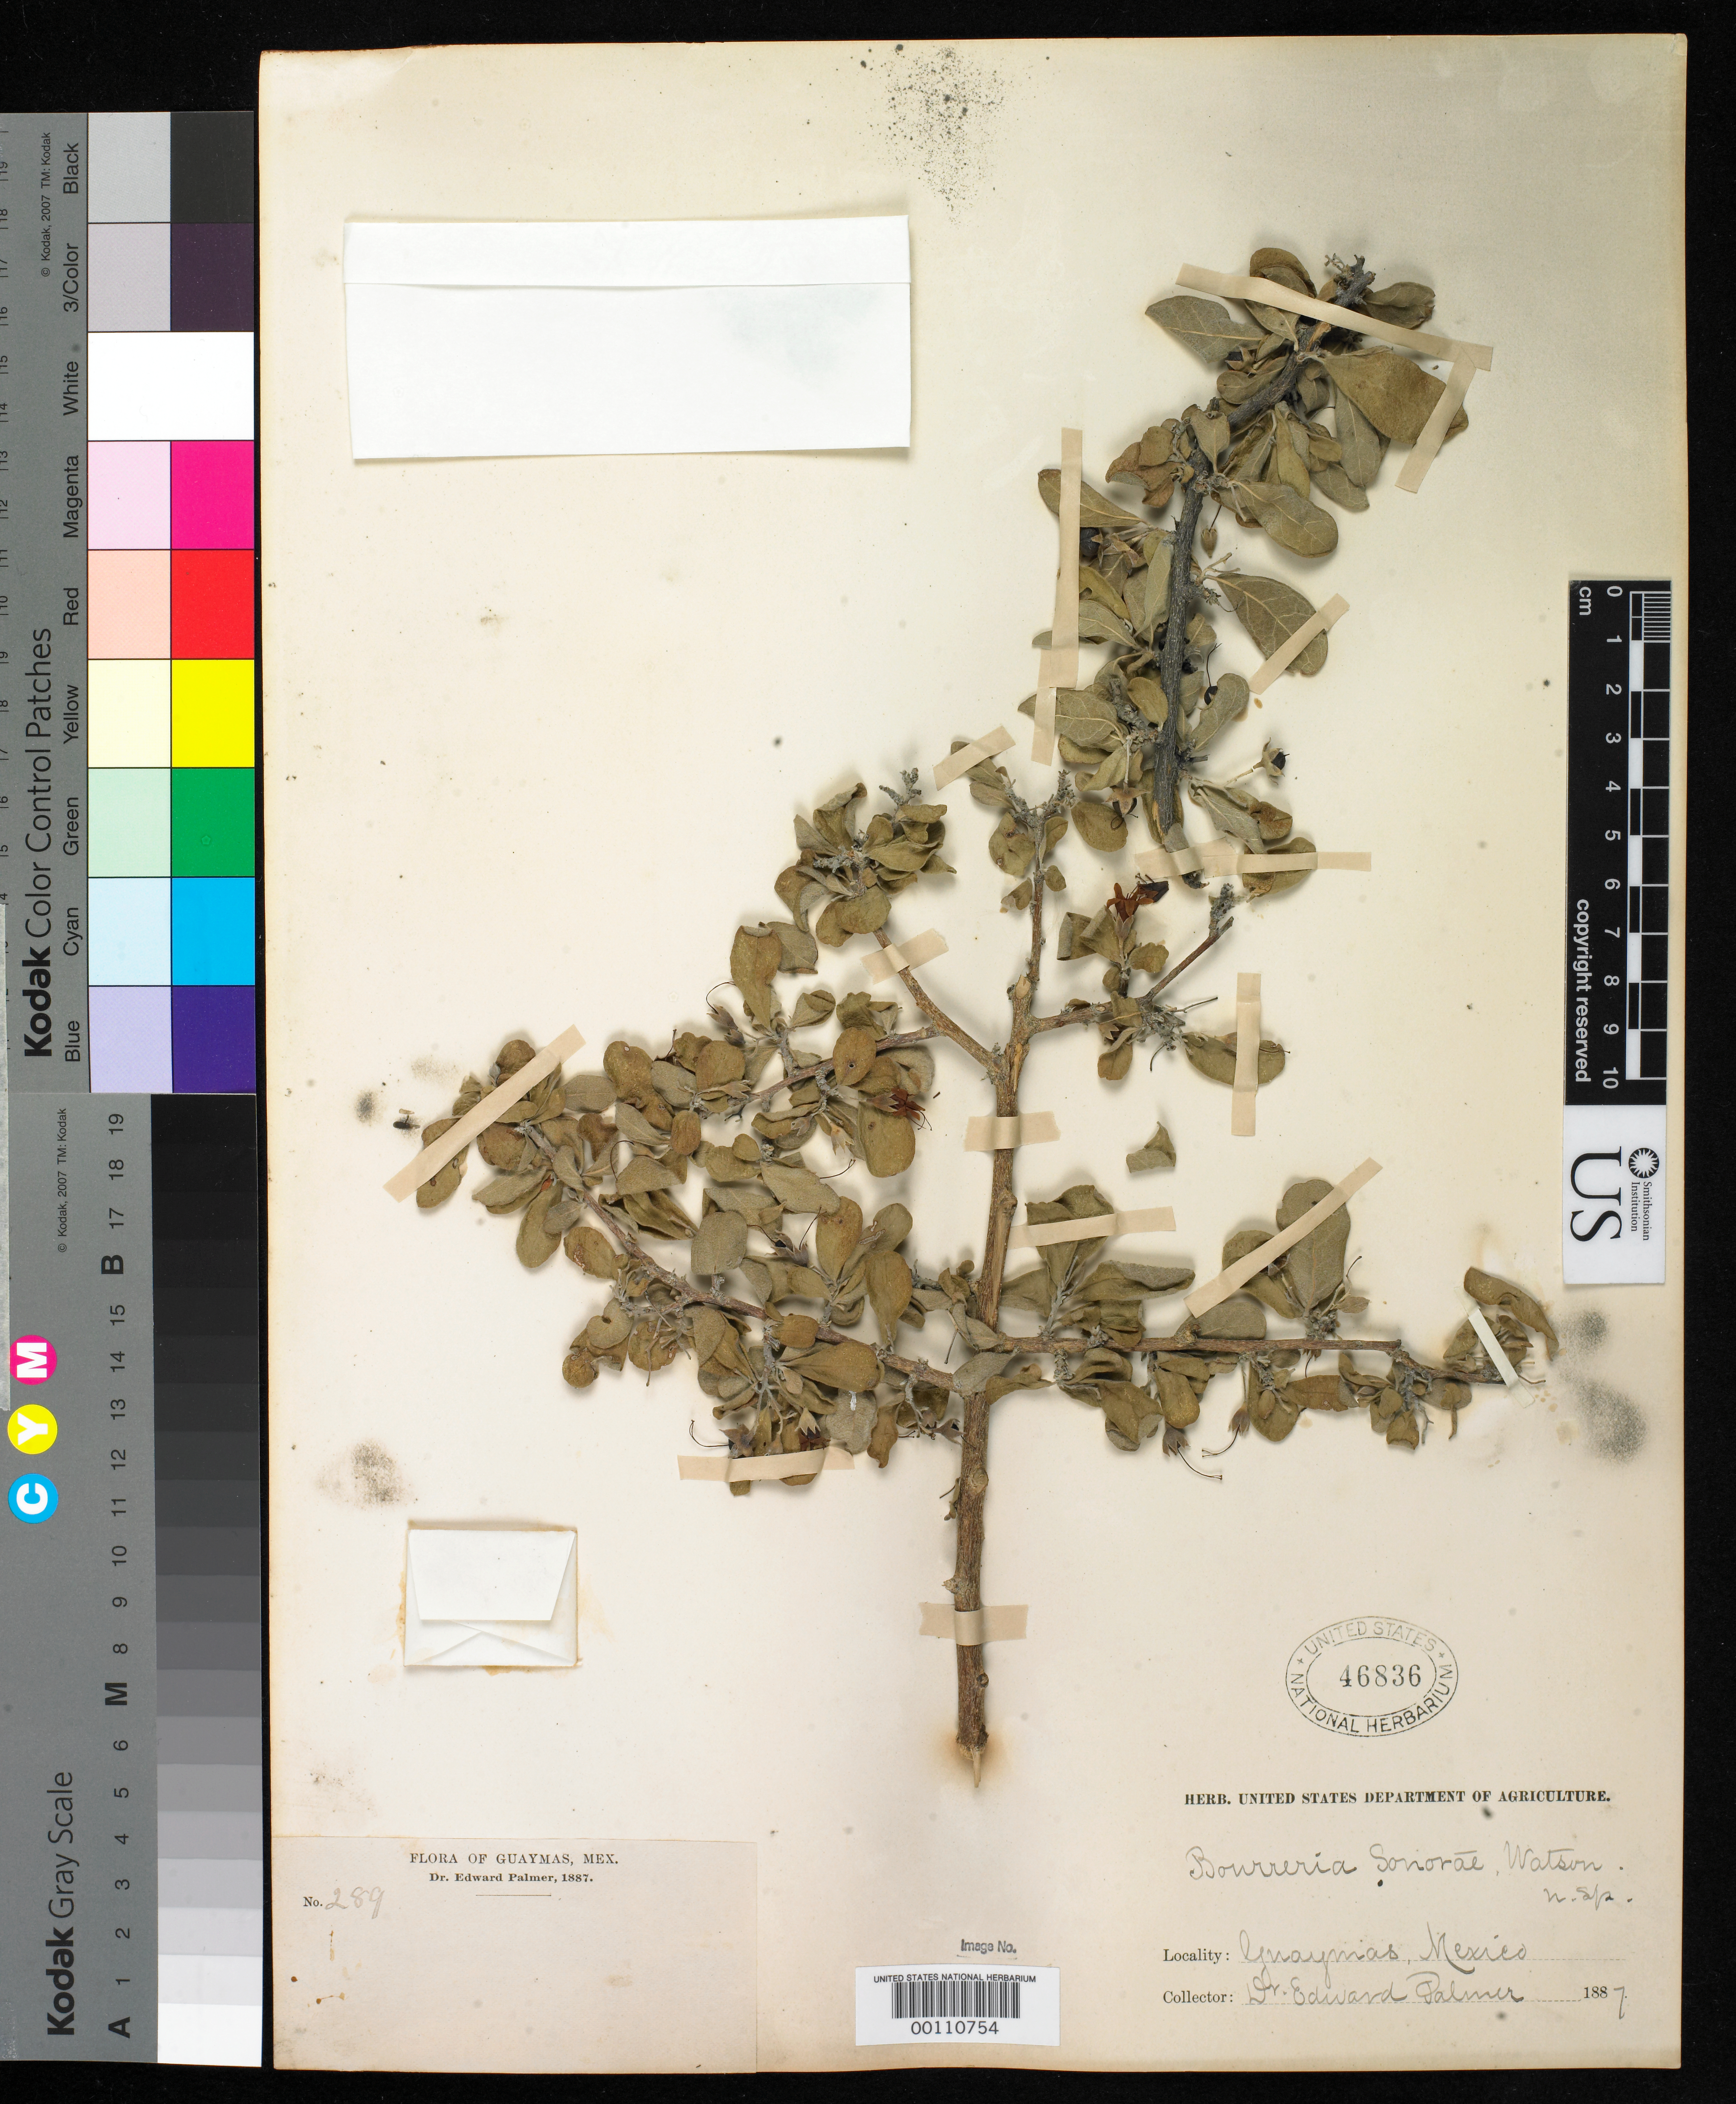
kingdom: Plantae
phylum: Tracheophyta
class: Magnoliopsida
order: Boraginales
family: Ehretiaceae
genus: Bourreria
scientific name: Bourreria sonorae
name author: S. Watson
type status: Isotype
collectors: E. Palmer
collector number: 289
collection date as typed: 1887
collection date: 1887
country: Mexico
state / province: Sonora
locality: Guaymas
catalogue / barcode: US 46836